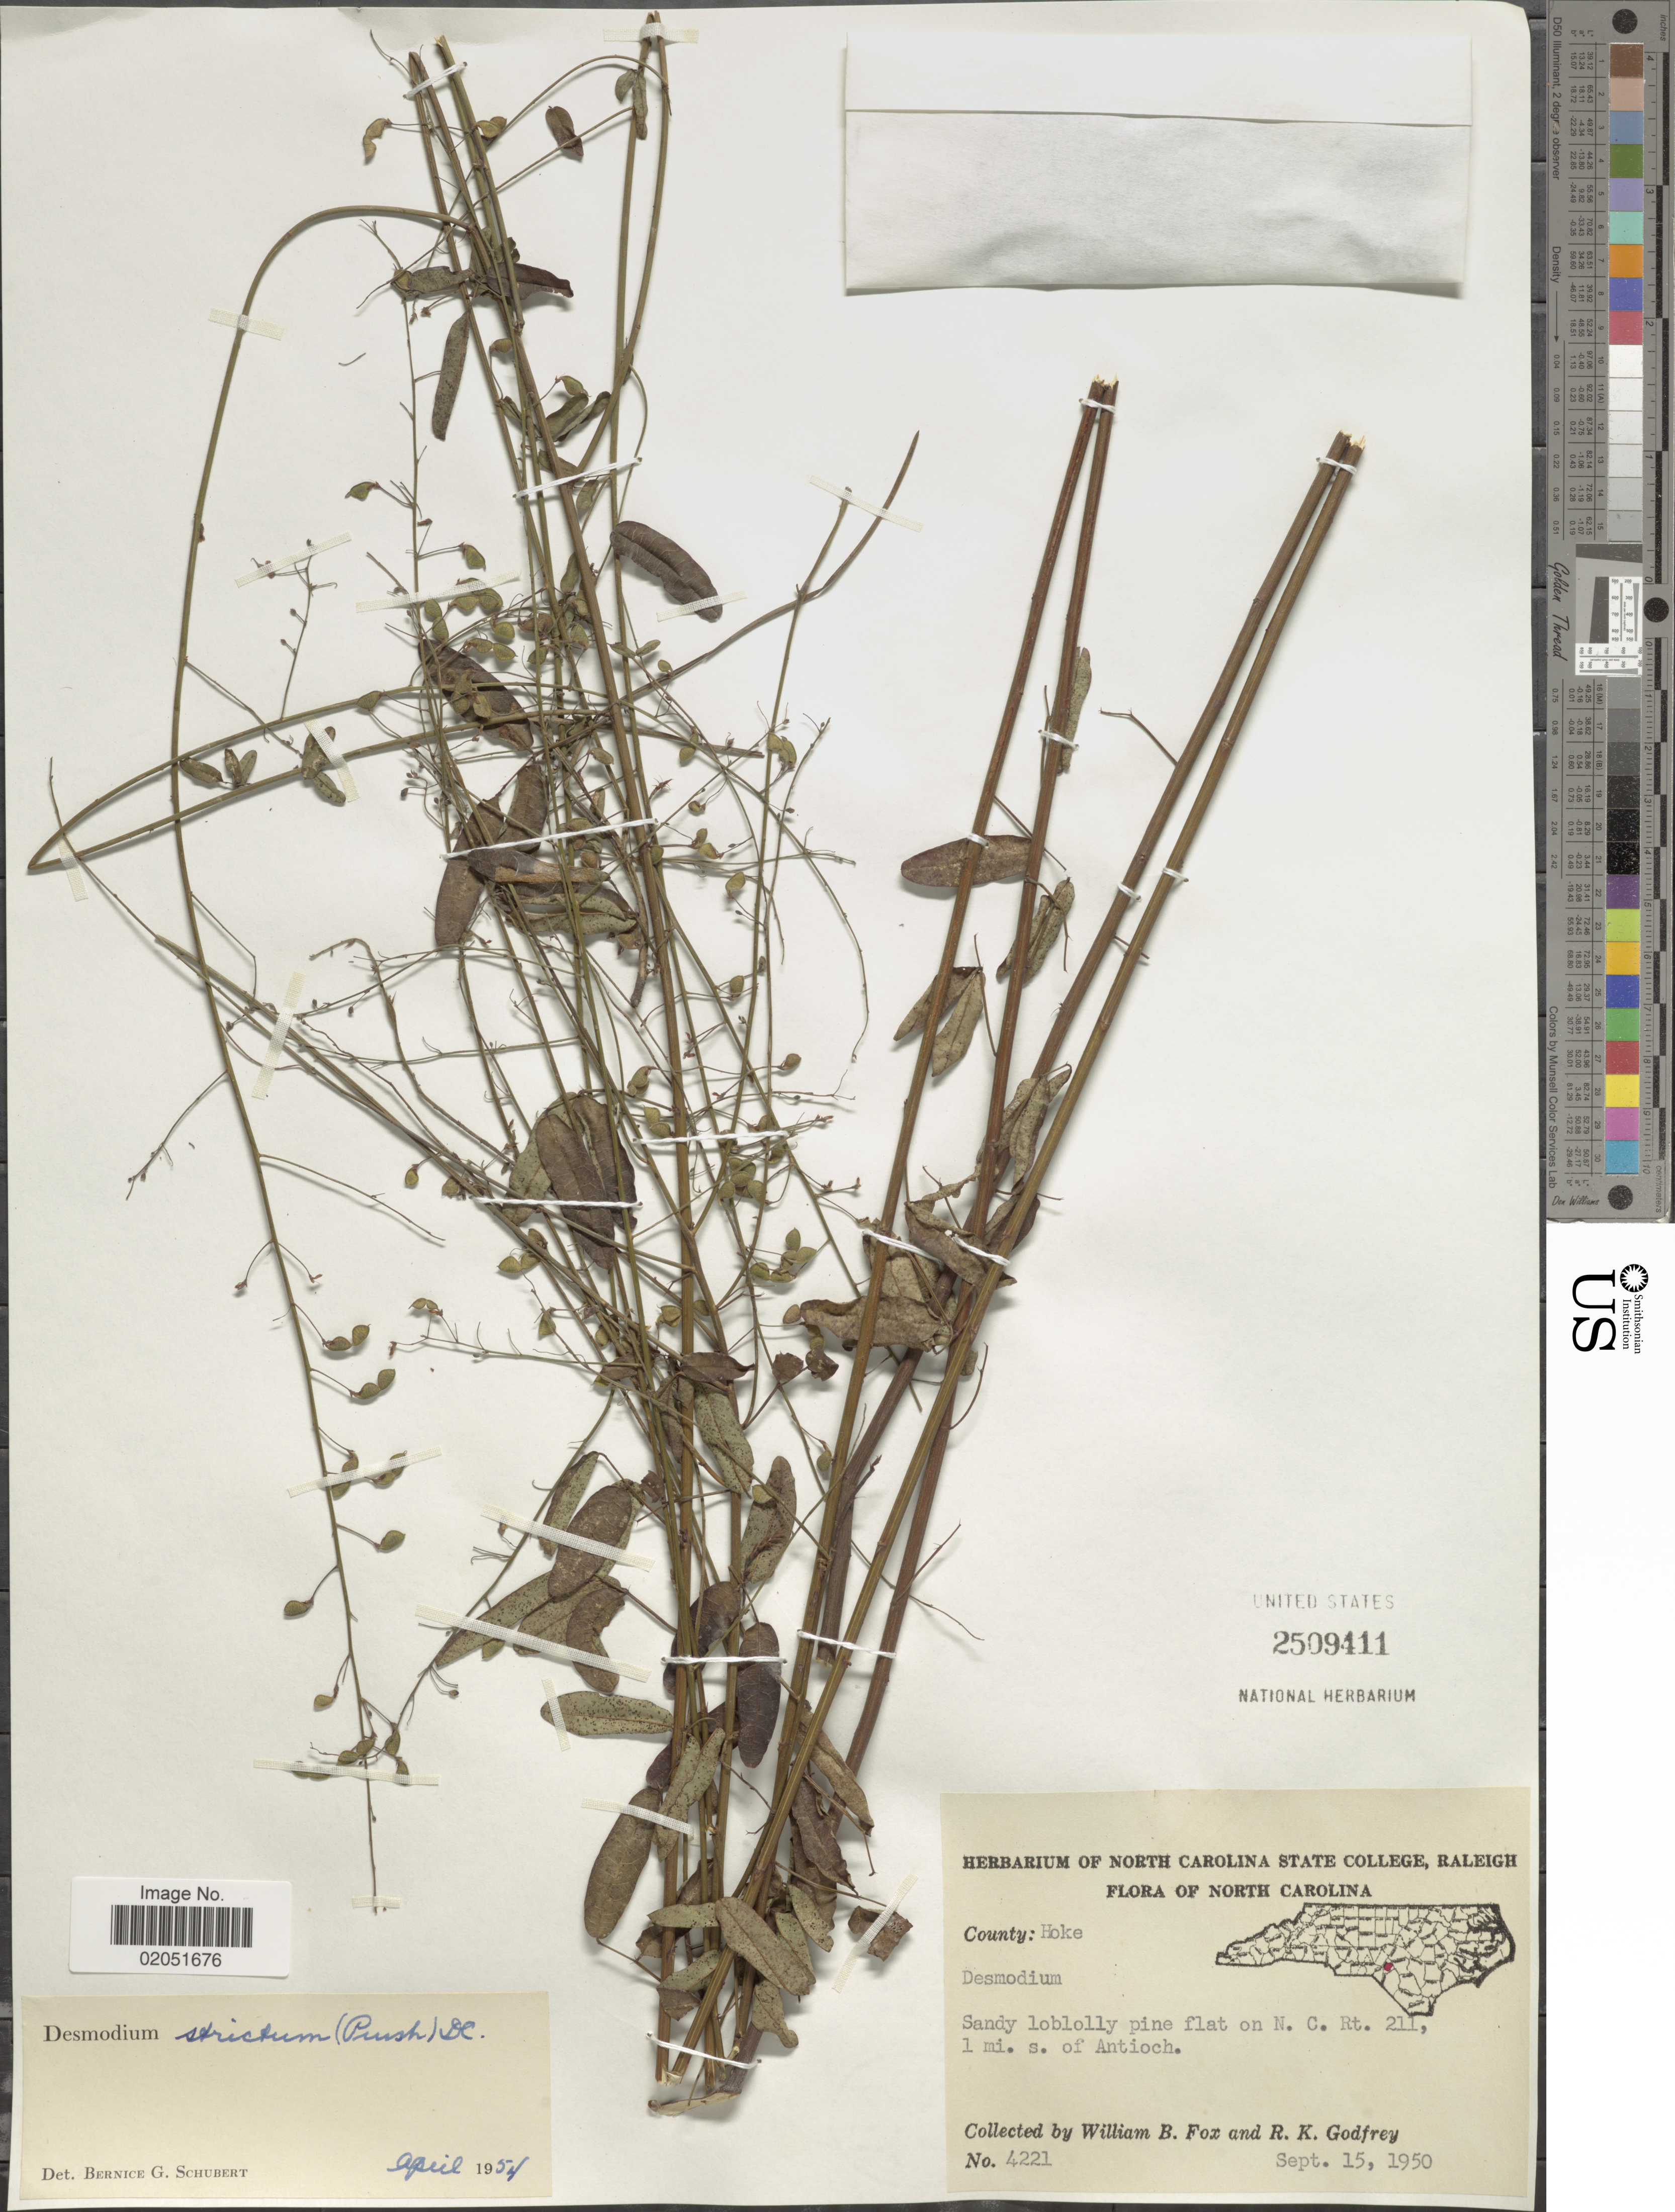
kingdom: Plantae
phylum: Tracheophyta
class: Magnoliopsida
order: Fabales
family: Fabaceae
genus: Desmodium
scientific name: Desmodium strictum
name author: (Pursh) DC.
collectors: W. B. Fox & R. K. Godfrey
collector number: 4221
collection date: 1950-09-15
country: United States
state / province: North Carolina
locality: Sandy loblolly pine flat on N. C. Rt. 211, 1 mi s. of Antioch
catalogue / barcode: US 2509411